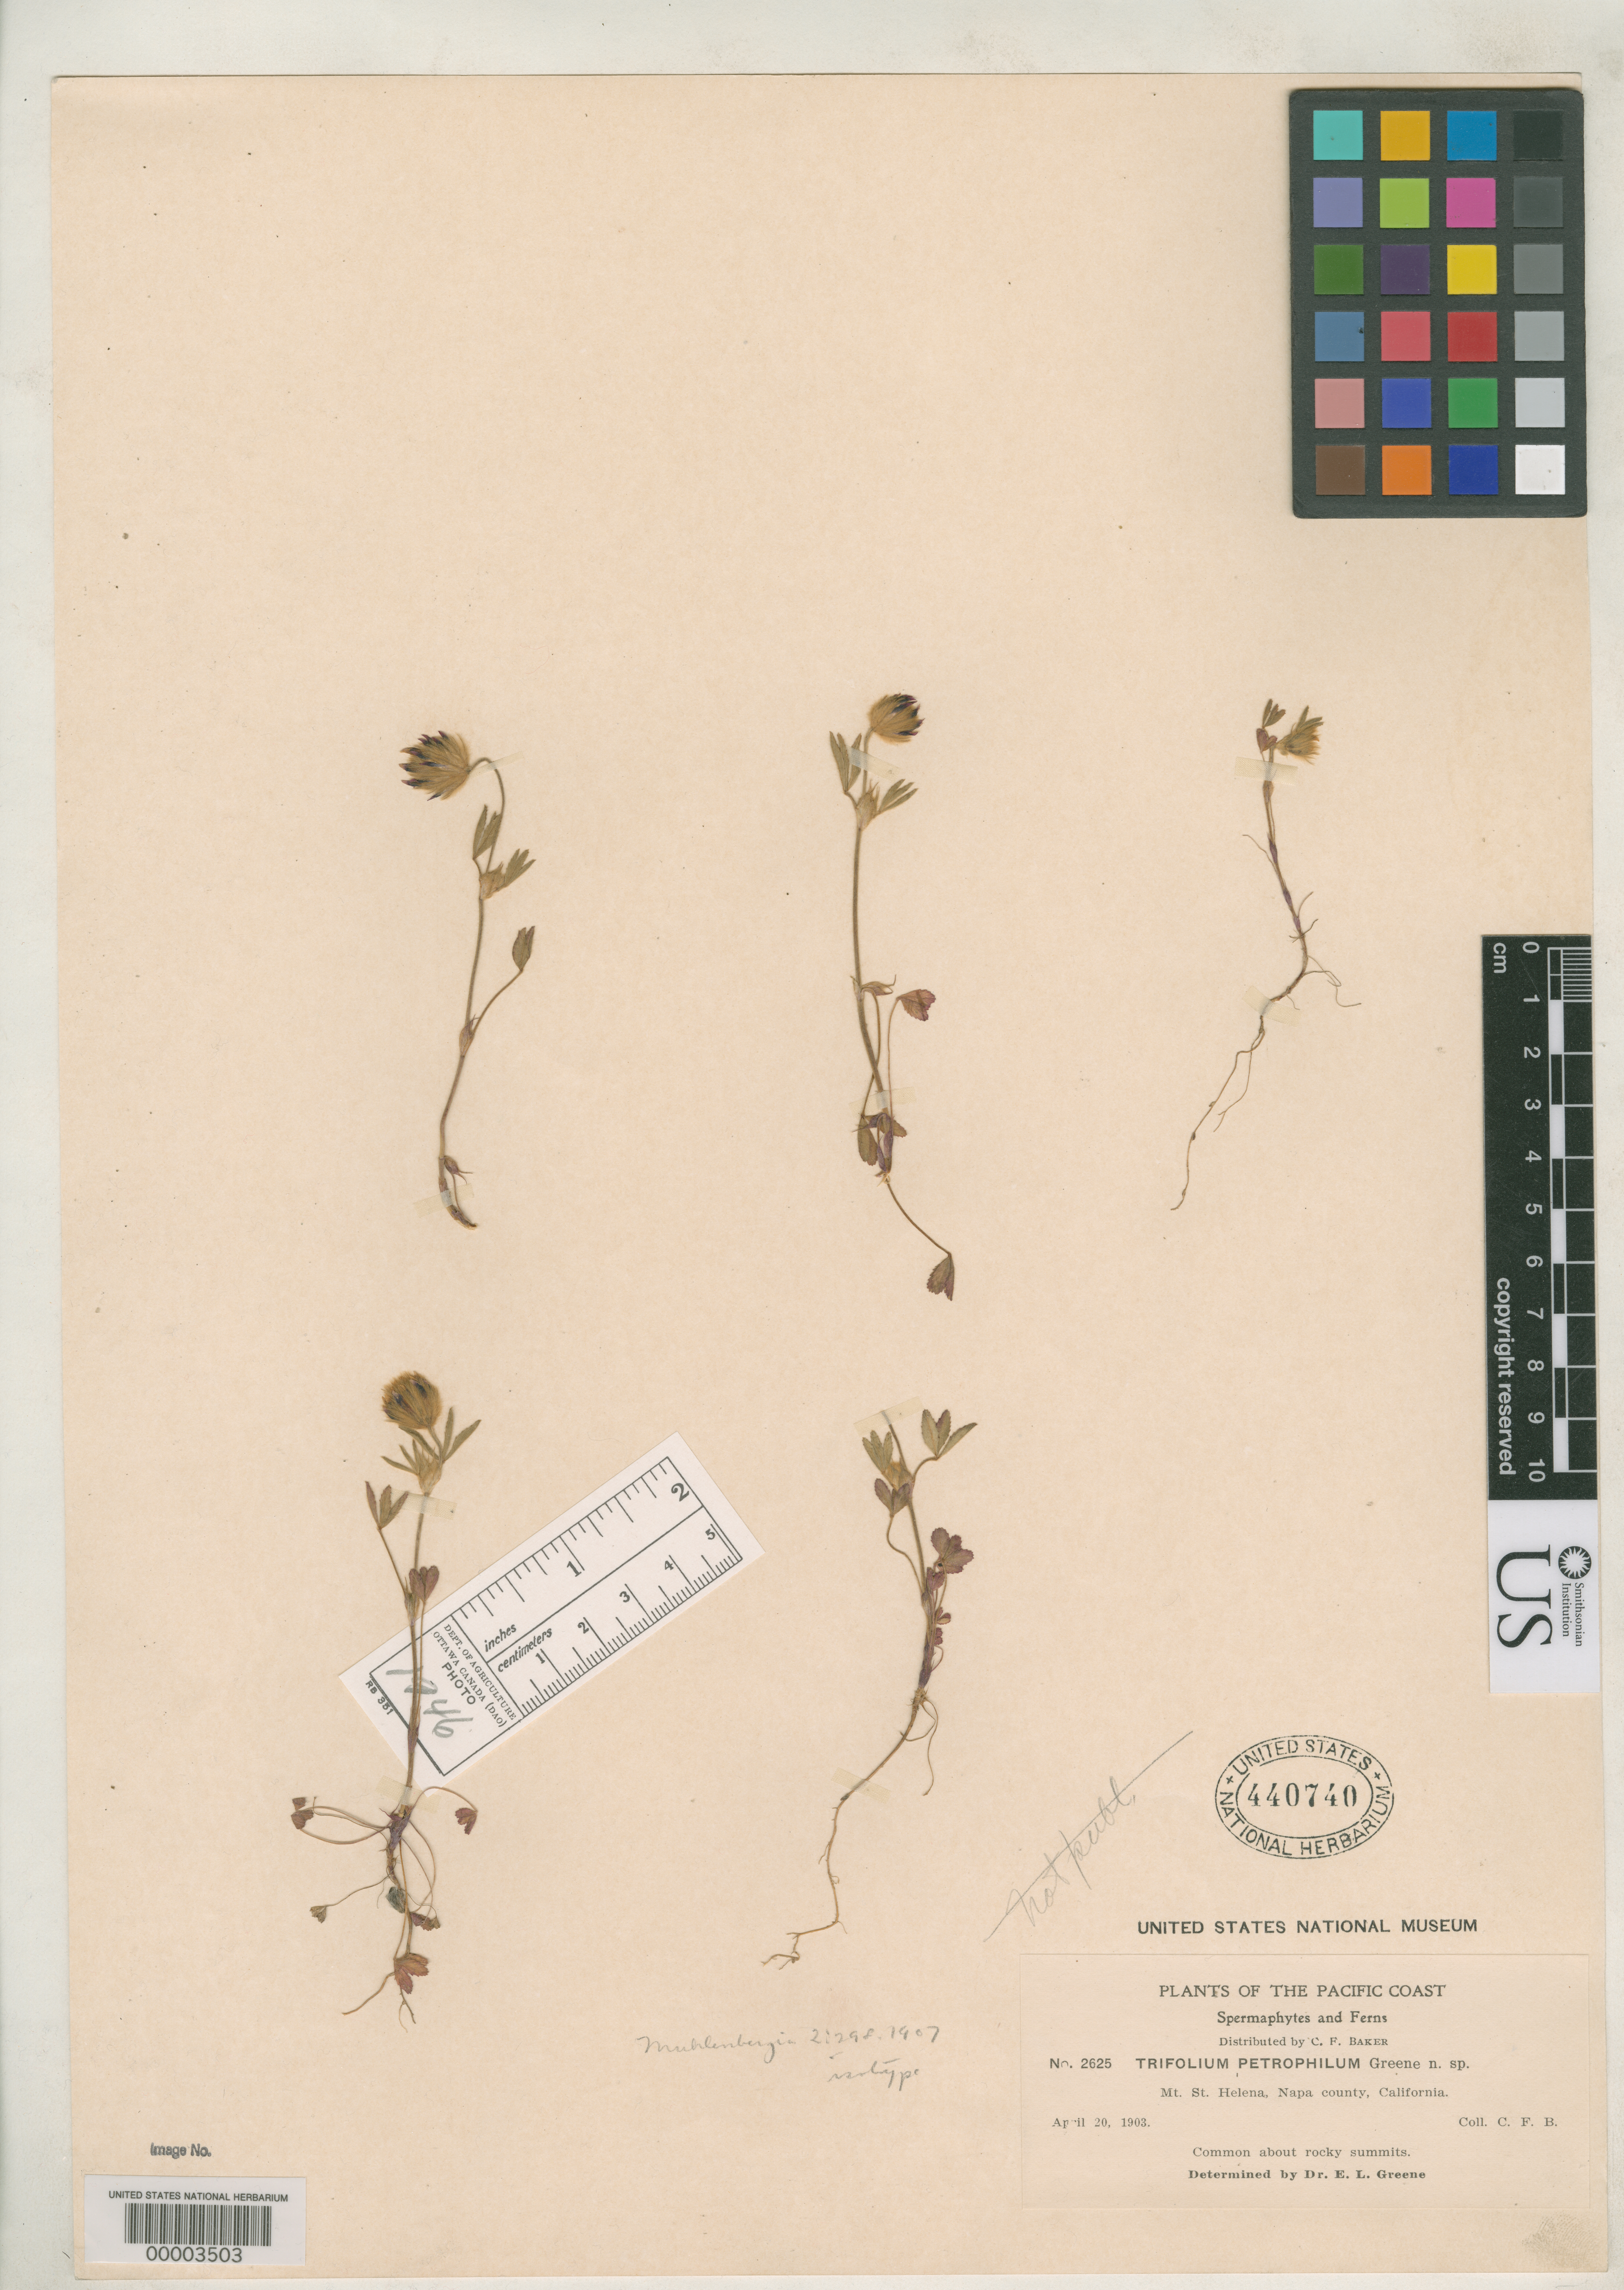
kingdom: Plantae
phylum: Tracheophyta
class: Magnoliopsida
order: Fabales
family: Fabaceae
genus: Trifolium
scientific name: Trifolium petrophilum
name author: Greene ex A. Heller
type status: Isotype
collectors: C. F. Baker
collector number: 2625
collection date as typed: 20 Apr 1903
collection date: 1903-04-20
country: United States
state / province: California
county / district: Napa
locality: Mt. St. Helena.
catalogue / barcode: US 440740